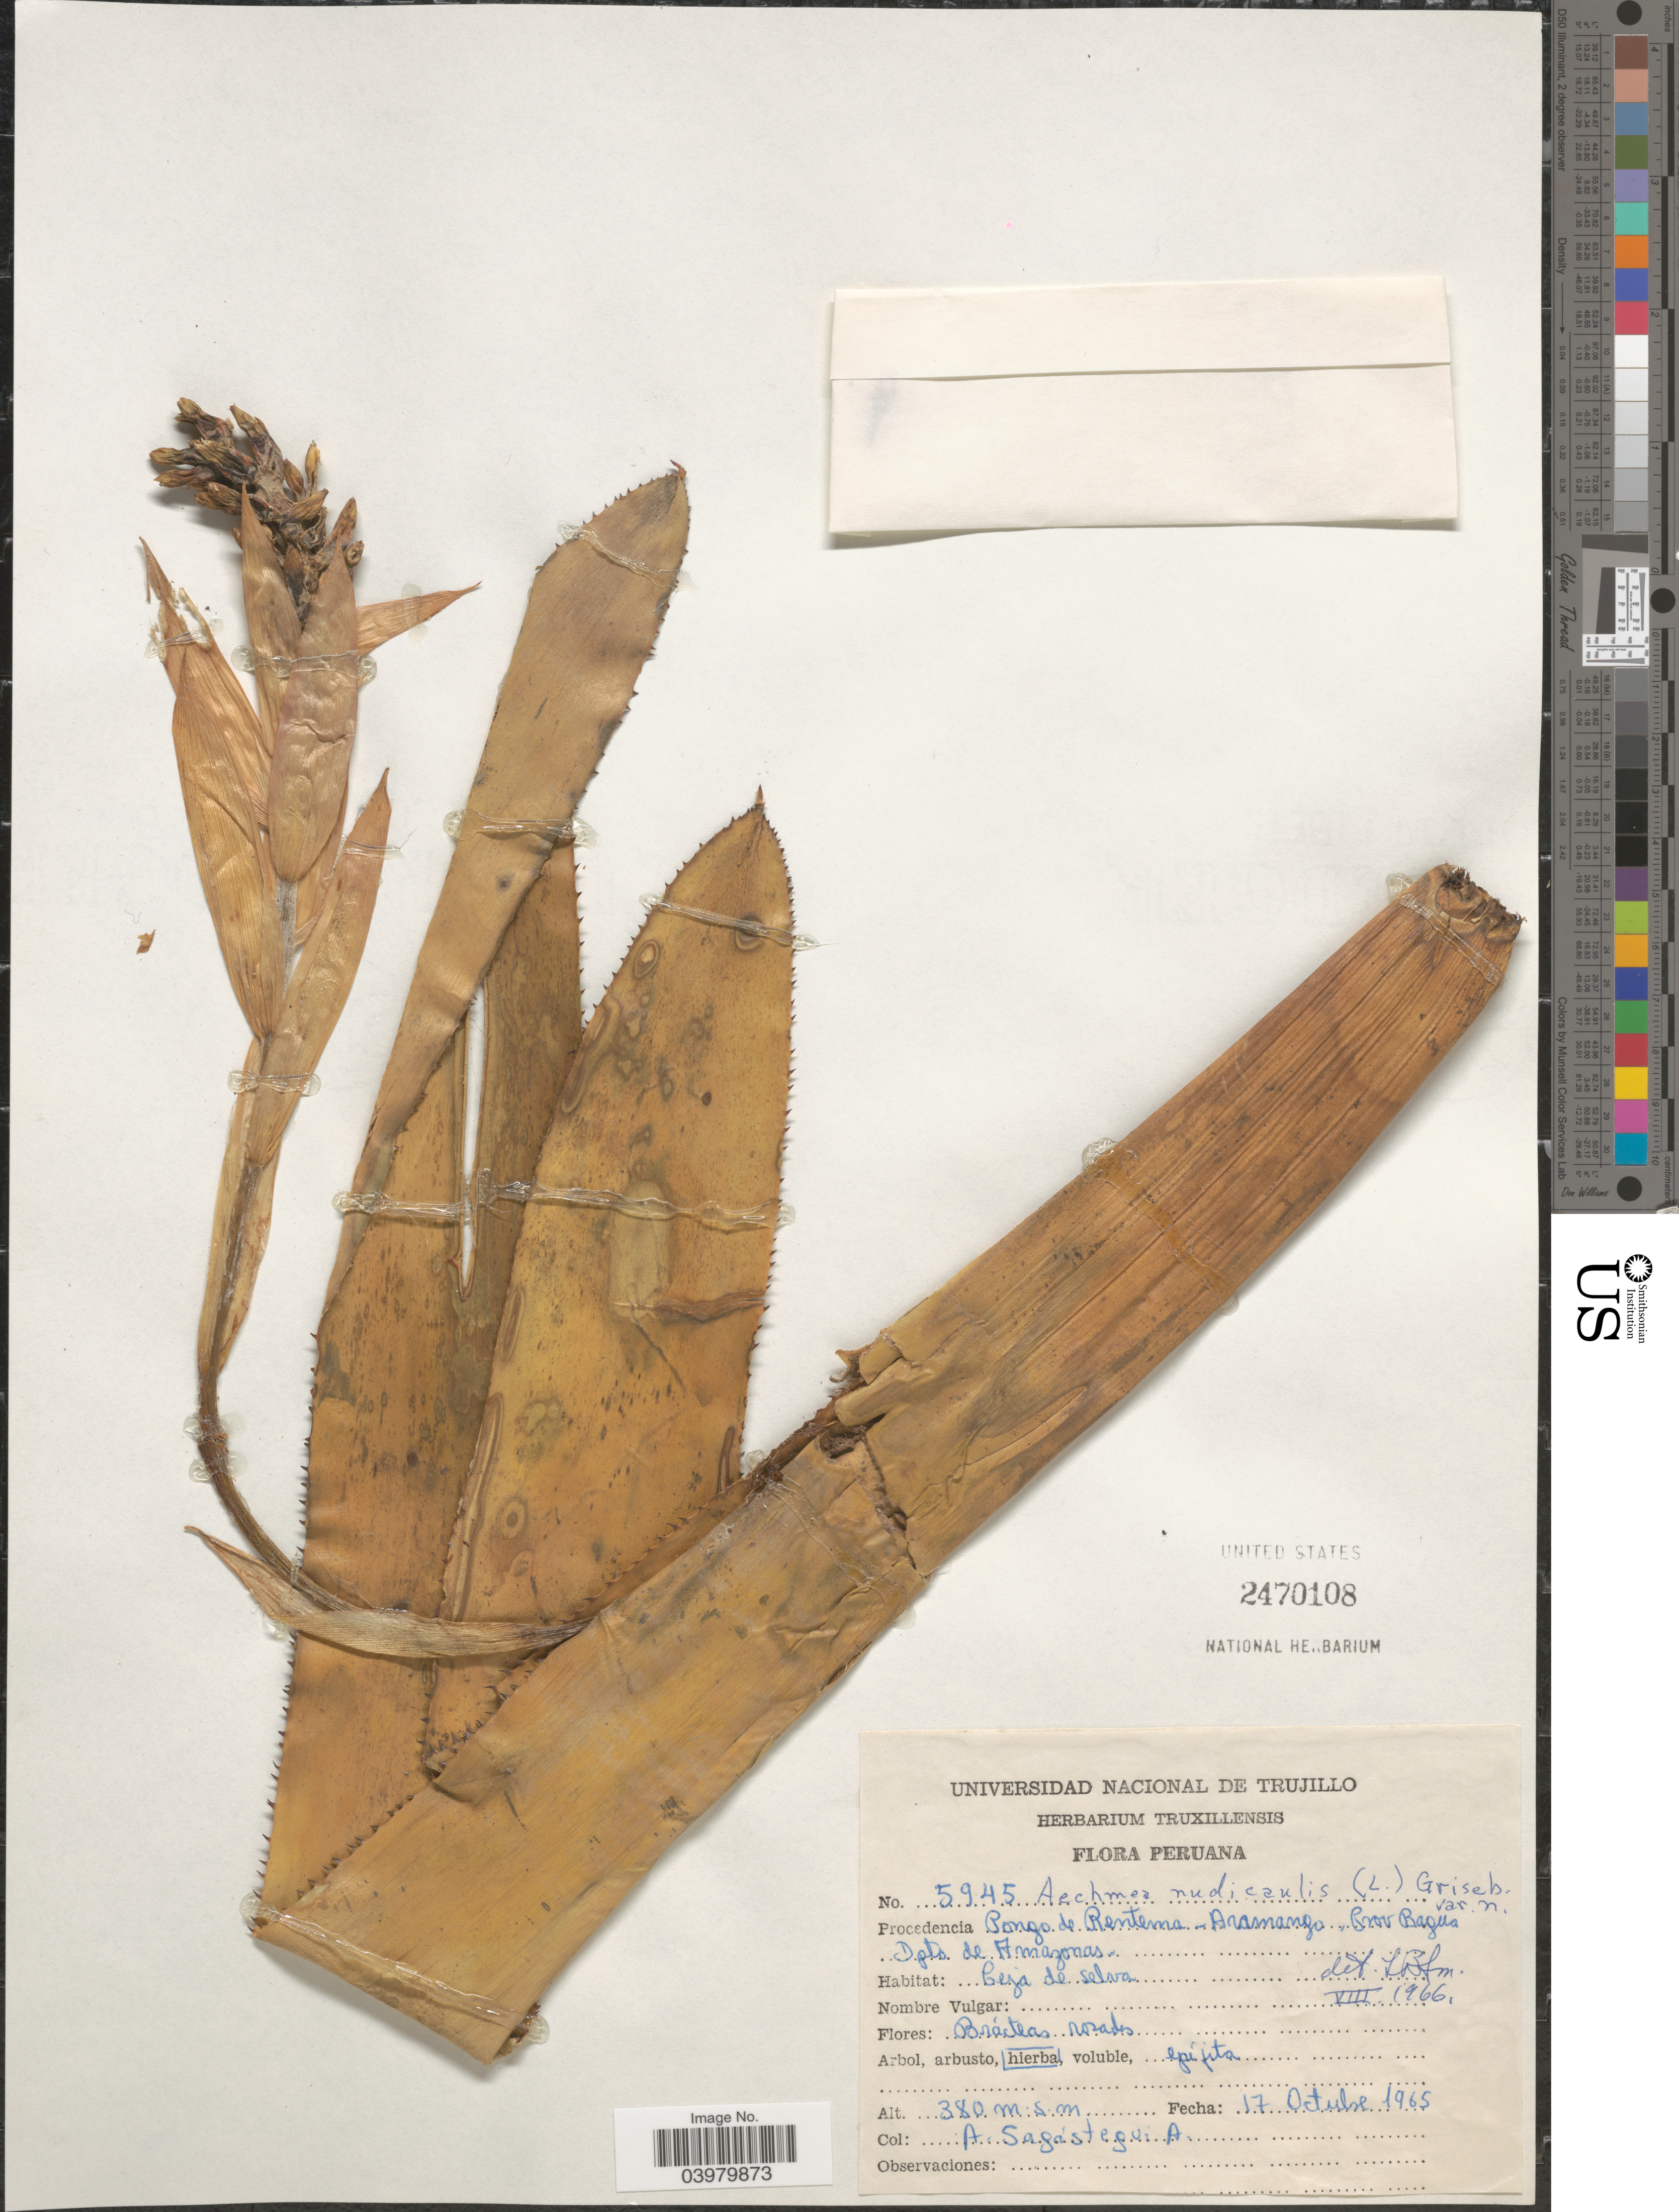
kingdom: Plantae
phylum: Tracheophyta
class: Liliopsida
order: Poales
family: Bromeliaceae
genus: Aechmea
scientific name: Aechmea nudicaulis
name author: (L.) Griseb.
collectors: A. Sagástegui A.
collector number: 5945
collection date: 1965-10-17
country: Peru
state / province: Amazonas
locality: Pongo de Rentema - Aramango, prov. Bagua, Dpto. de Amazonas.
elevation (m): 380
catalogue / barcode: US 2470108